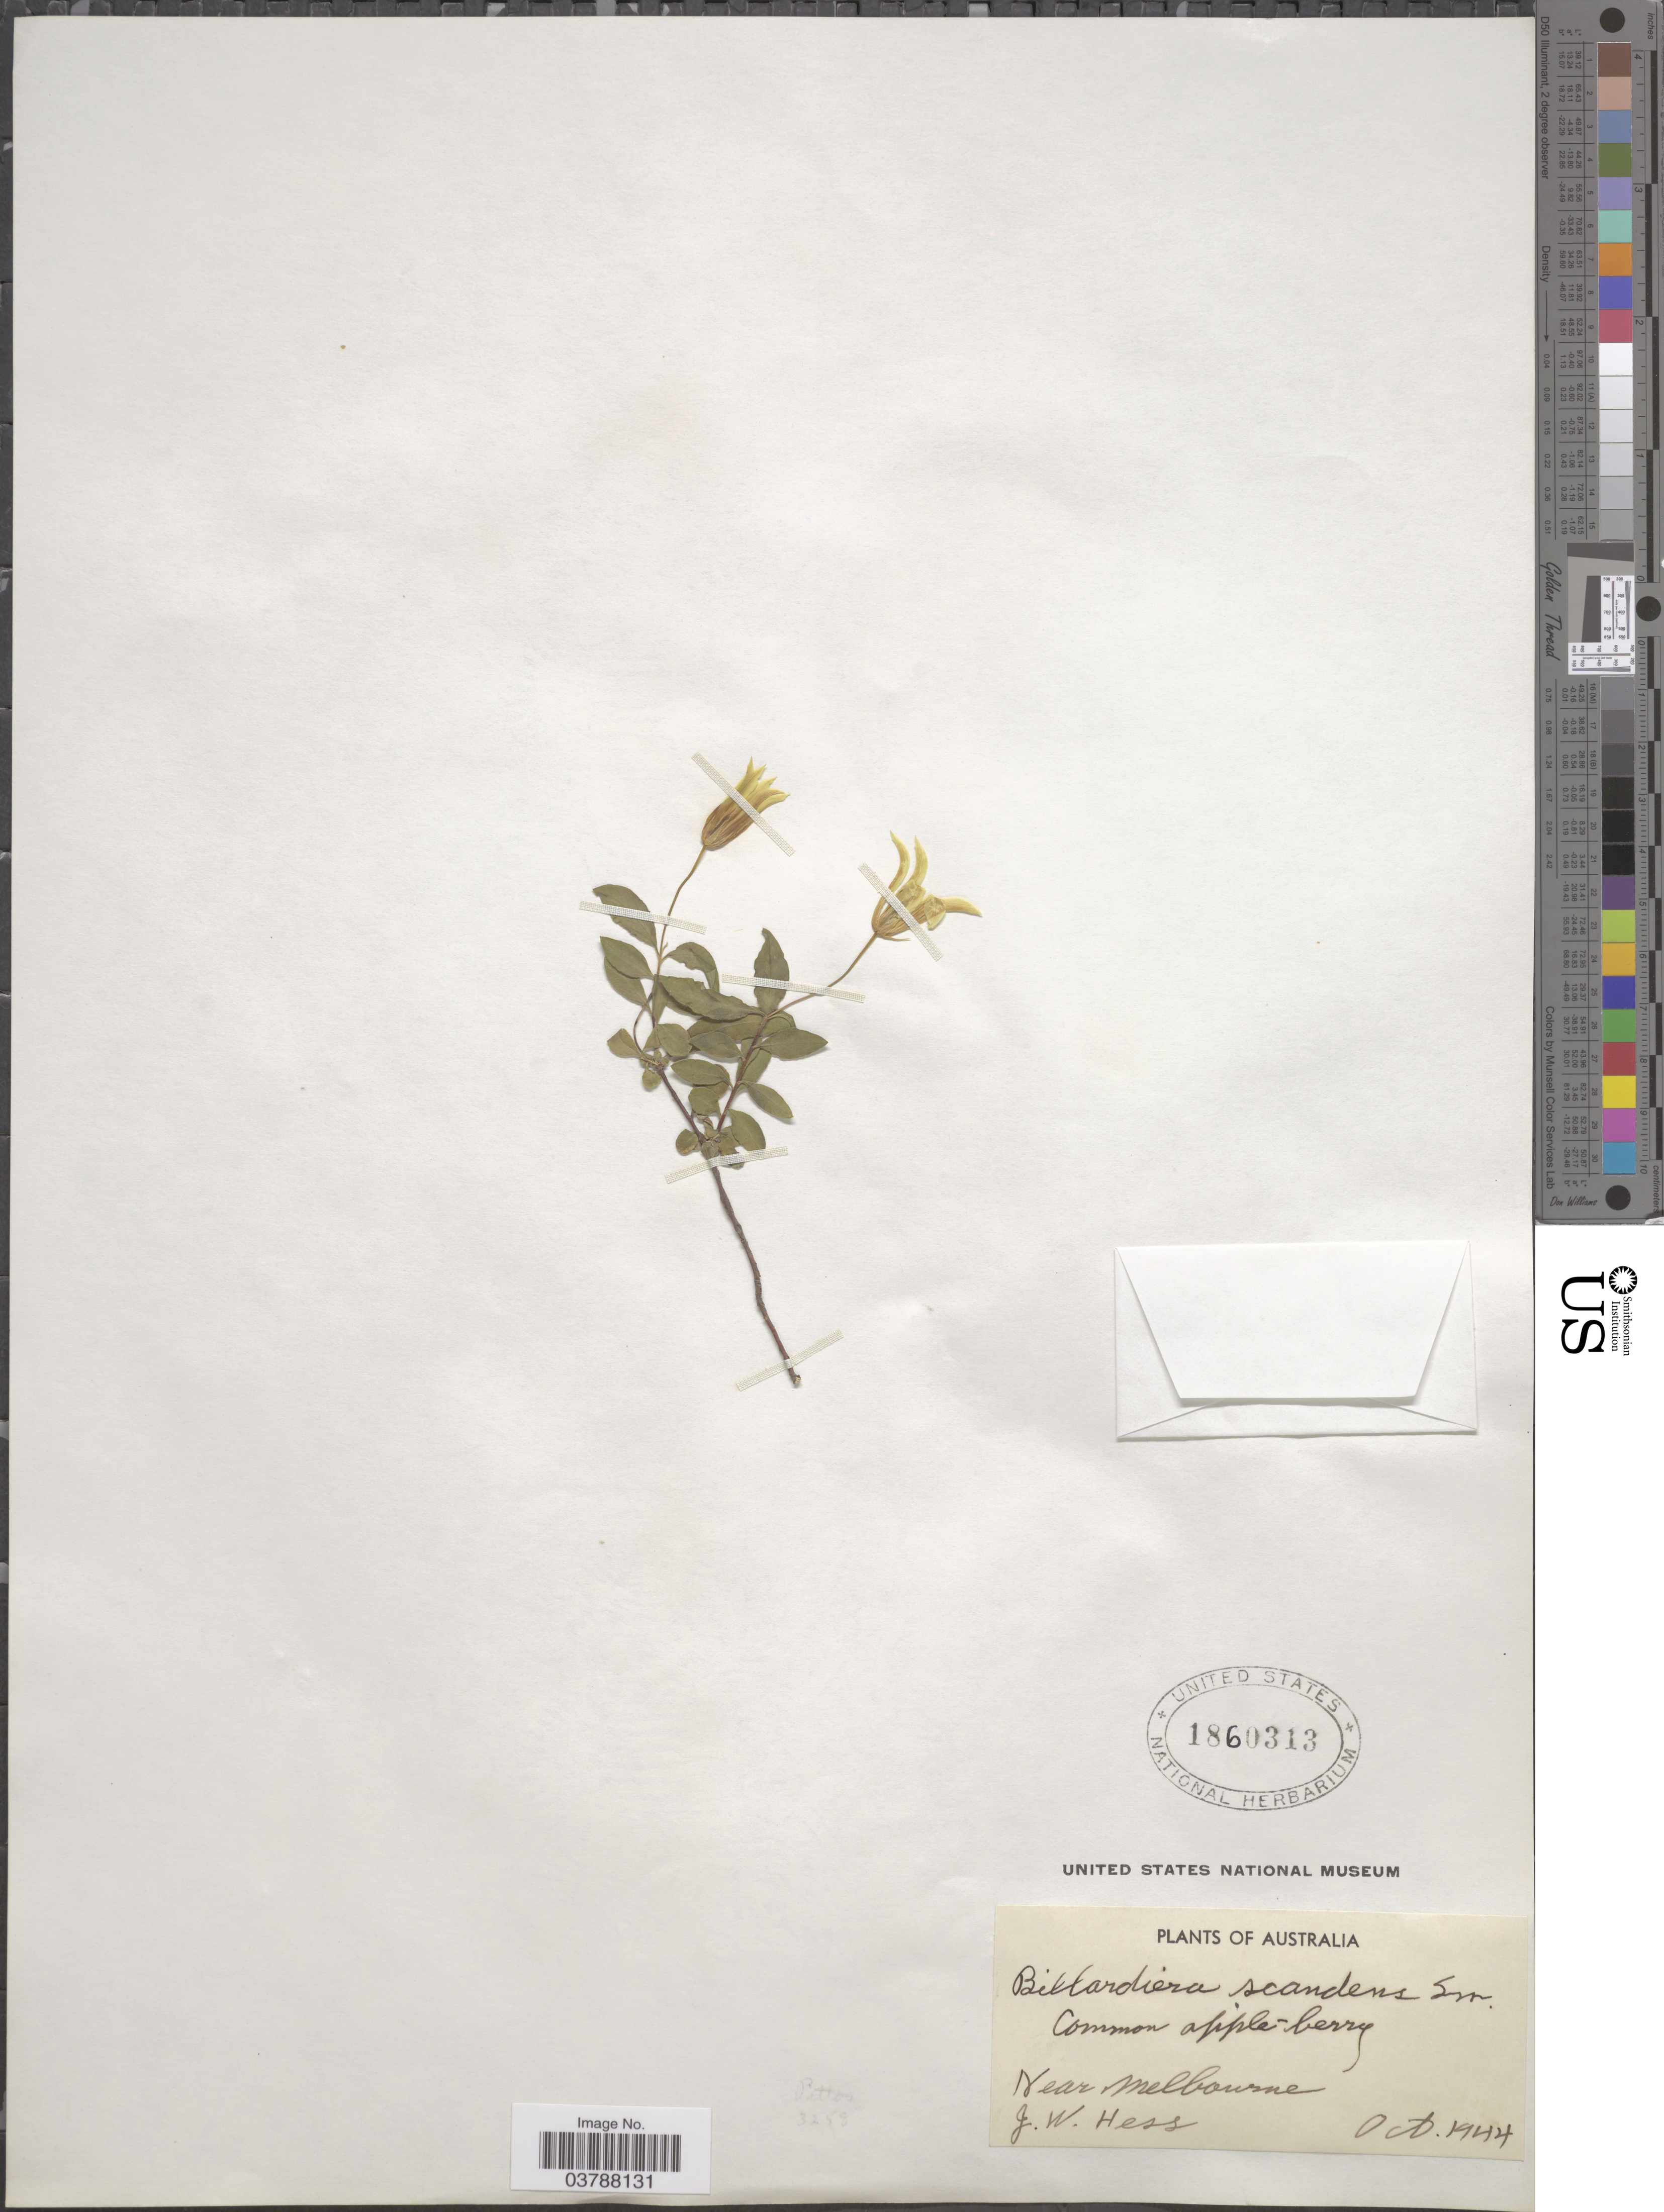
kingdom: Plantae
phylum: Tracheophyta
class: Magnoliopsida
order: Apiales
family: Pittosporaceae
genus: Billardiera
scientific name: Billardiera scandens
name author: Sm.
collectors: J. Hess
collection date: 1944-10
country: Australia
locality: Near Melbourne.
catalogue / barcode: US 1860313